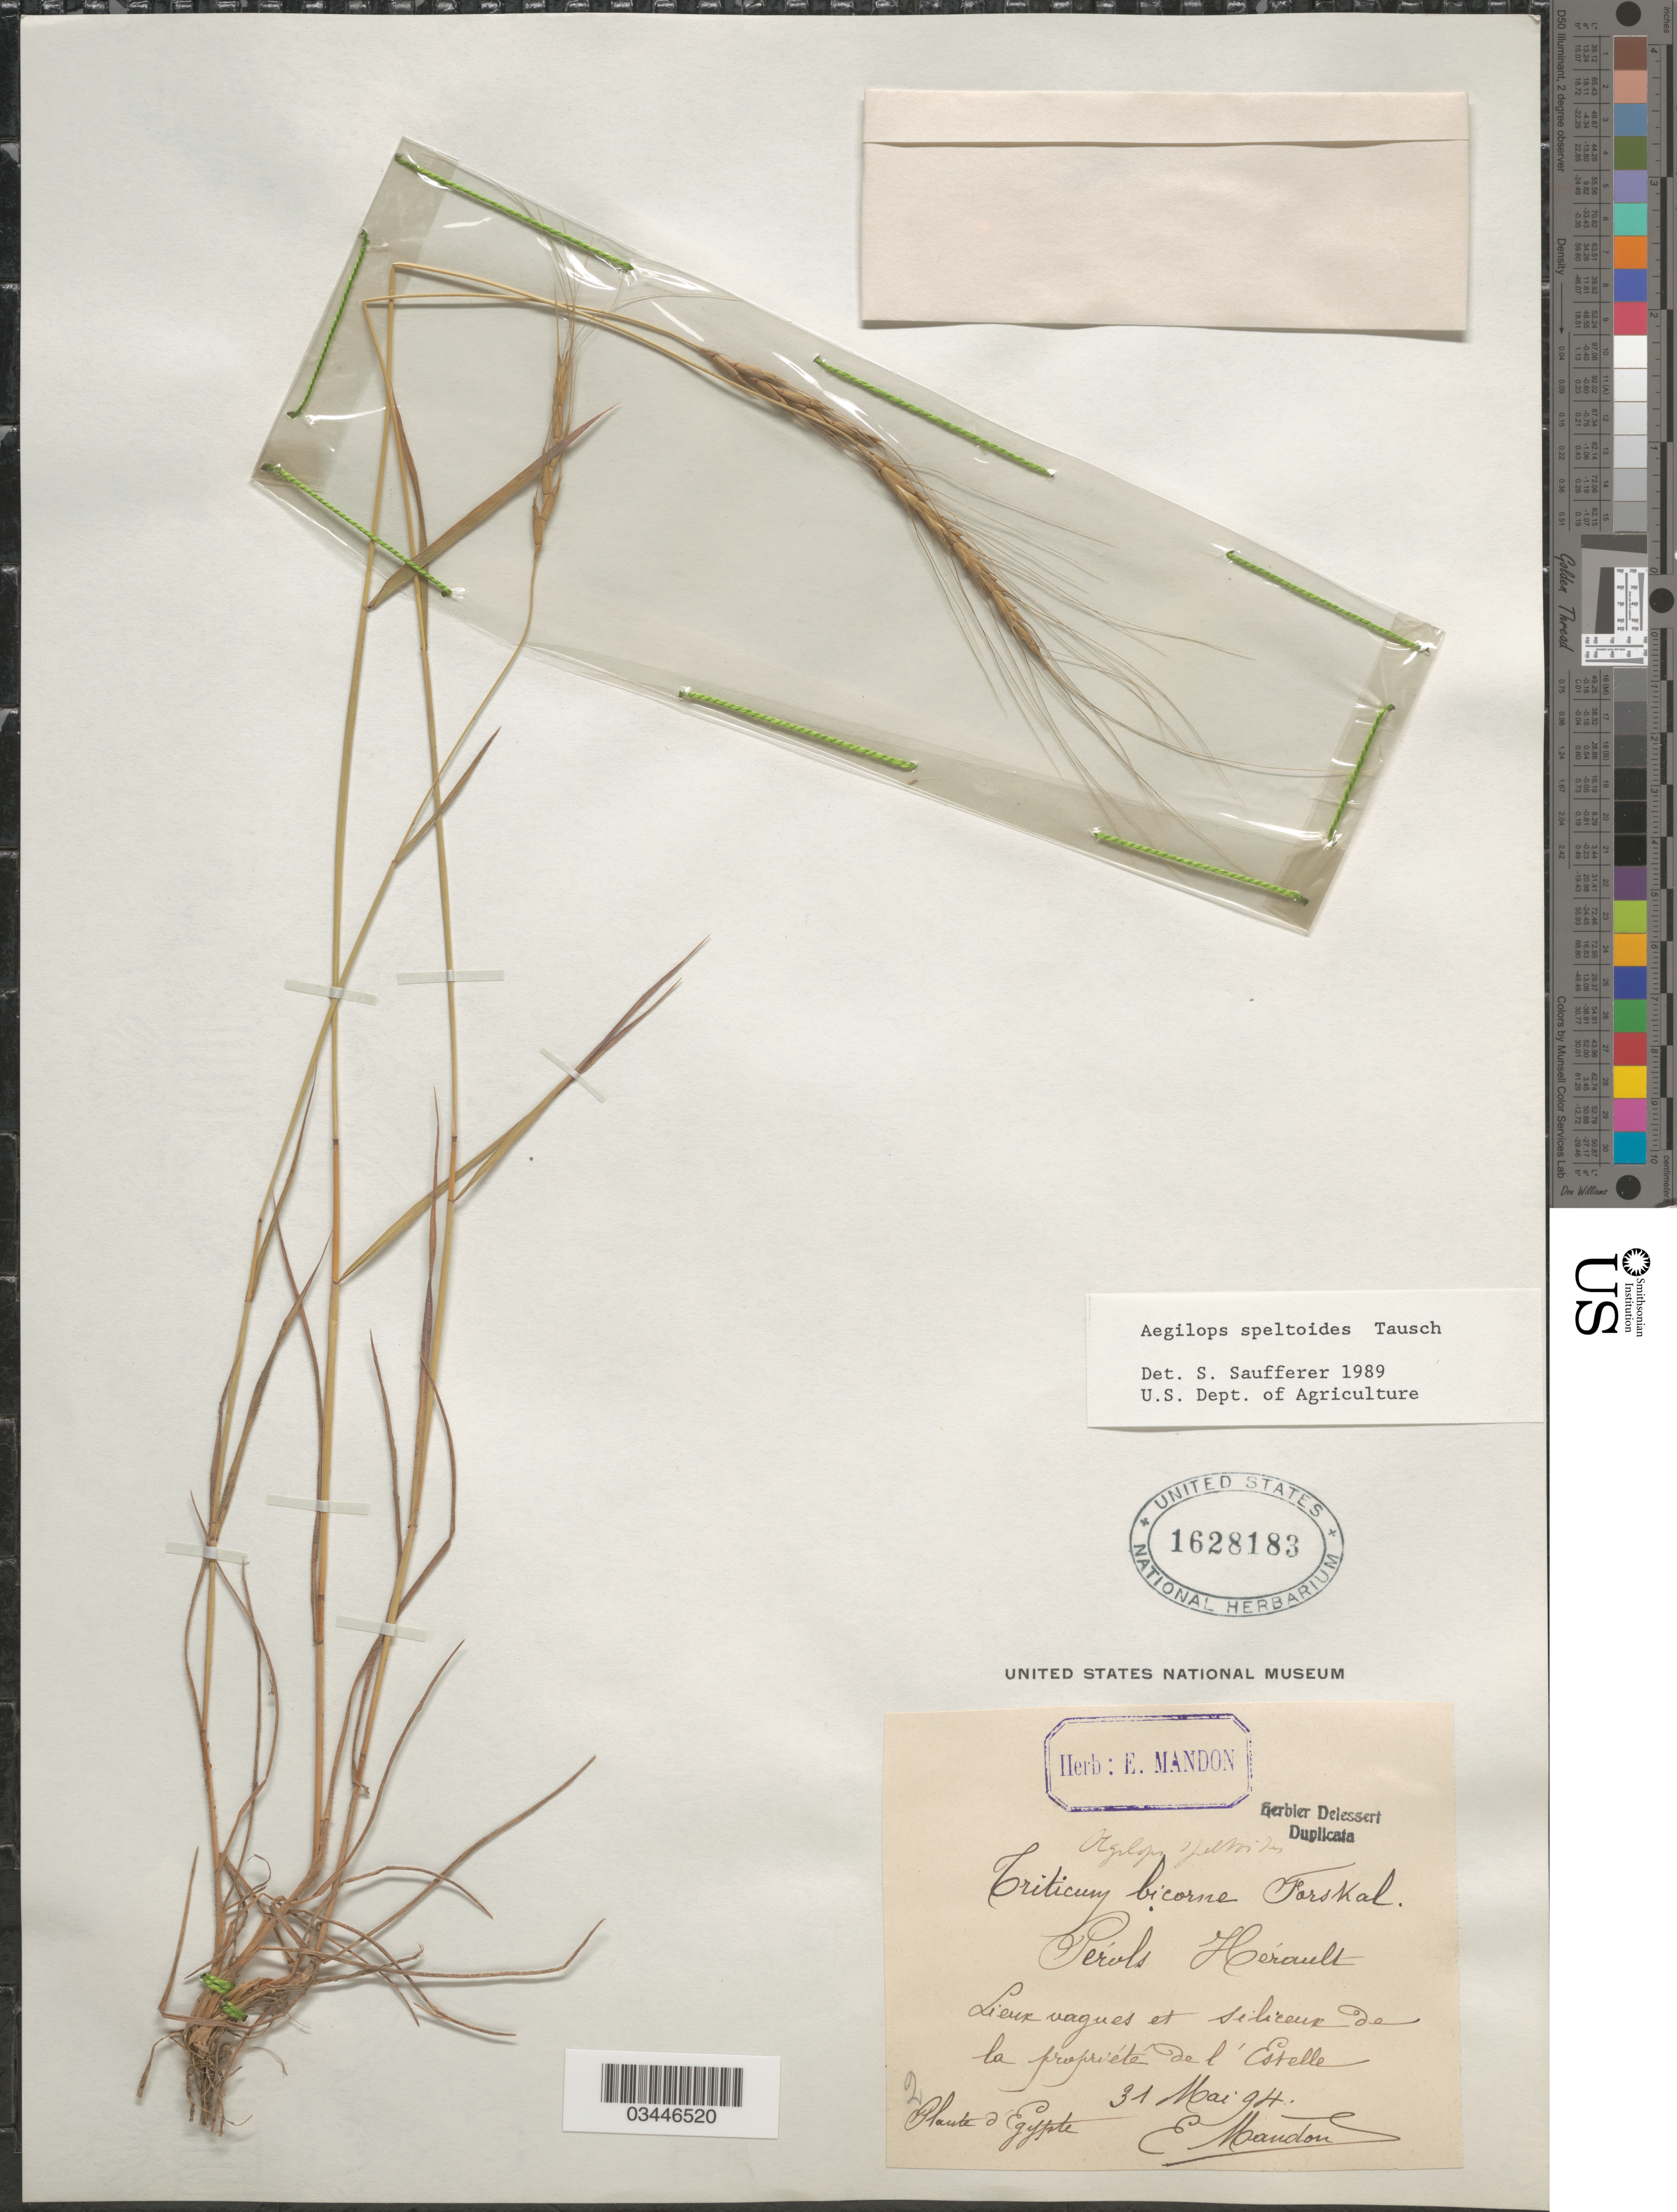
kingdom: Plantae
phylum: Tracheophyta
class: Liliopsida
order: Poales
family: Poaceae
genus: Aegilops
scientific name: Aegilops speltoides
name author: Tausch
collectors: E. Mandon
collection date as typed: Transcribed d/m/y: 31/5/94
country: Egypt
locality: Pérols Hérault. Lieux vagues et siliceux de la propriéte de l'Estelle.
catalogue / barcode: US 1628183